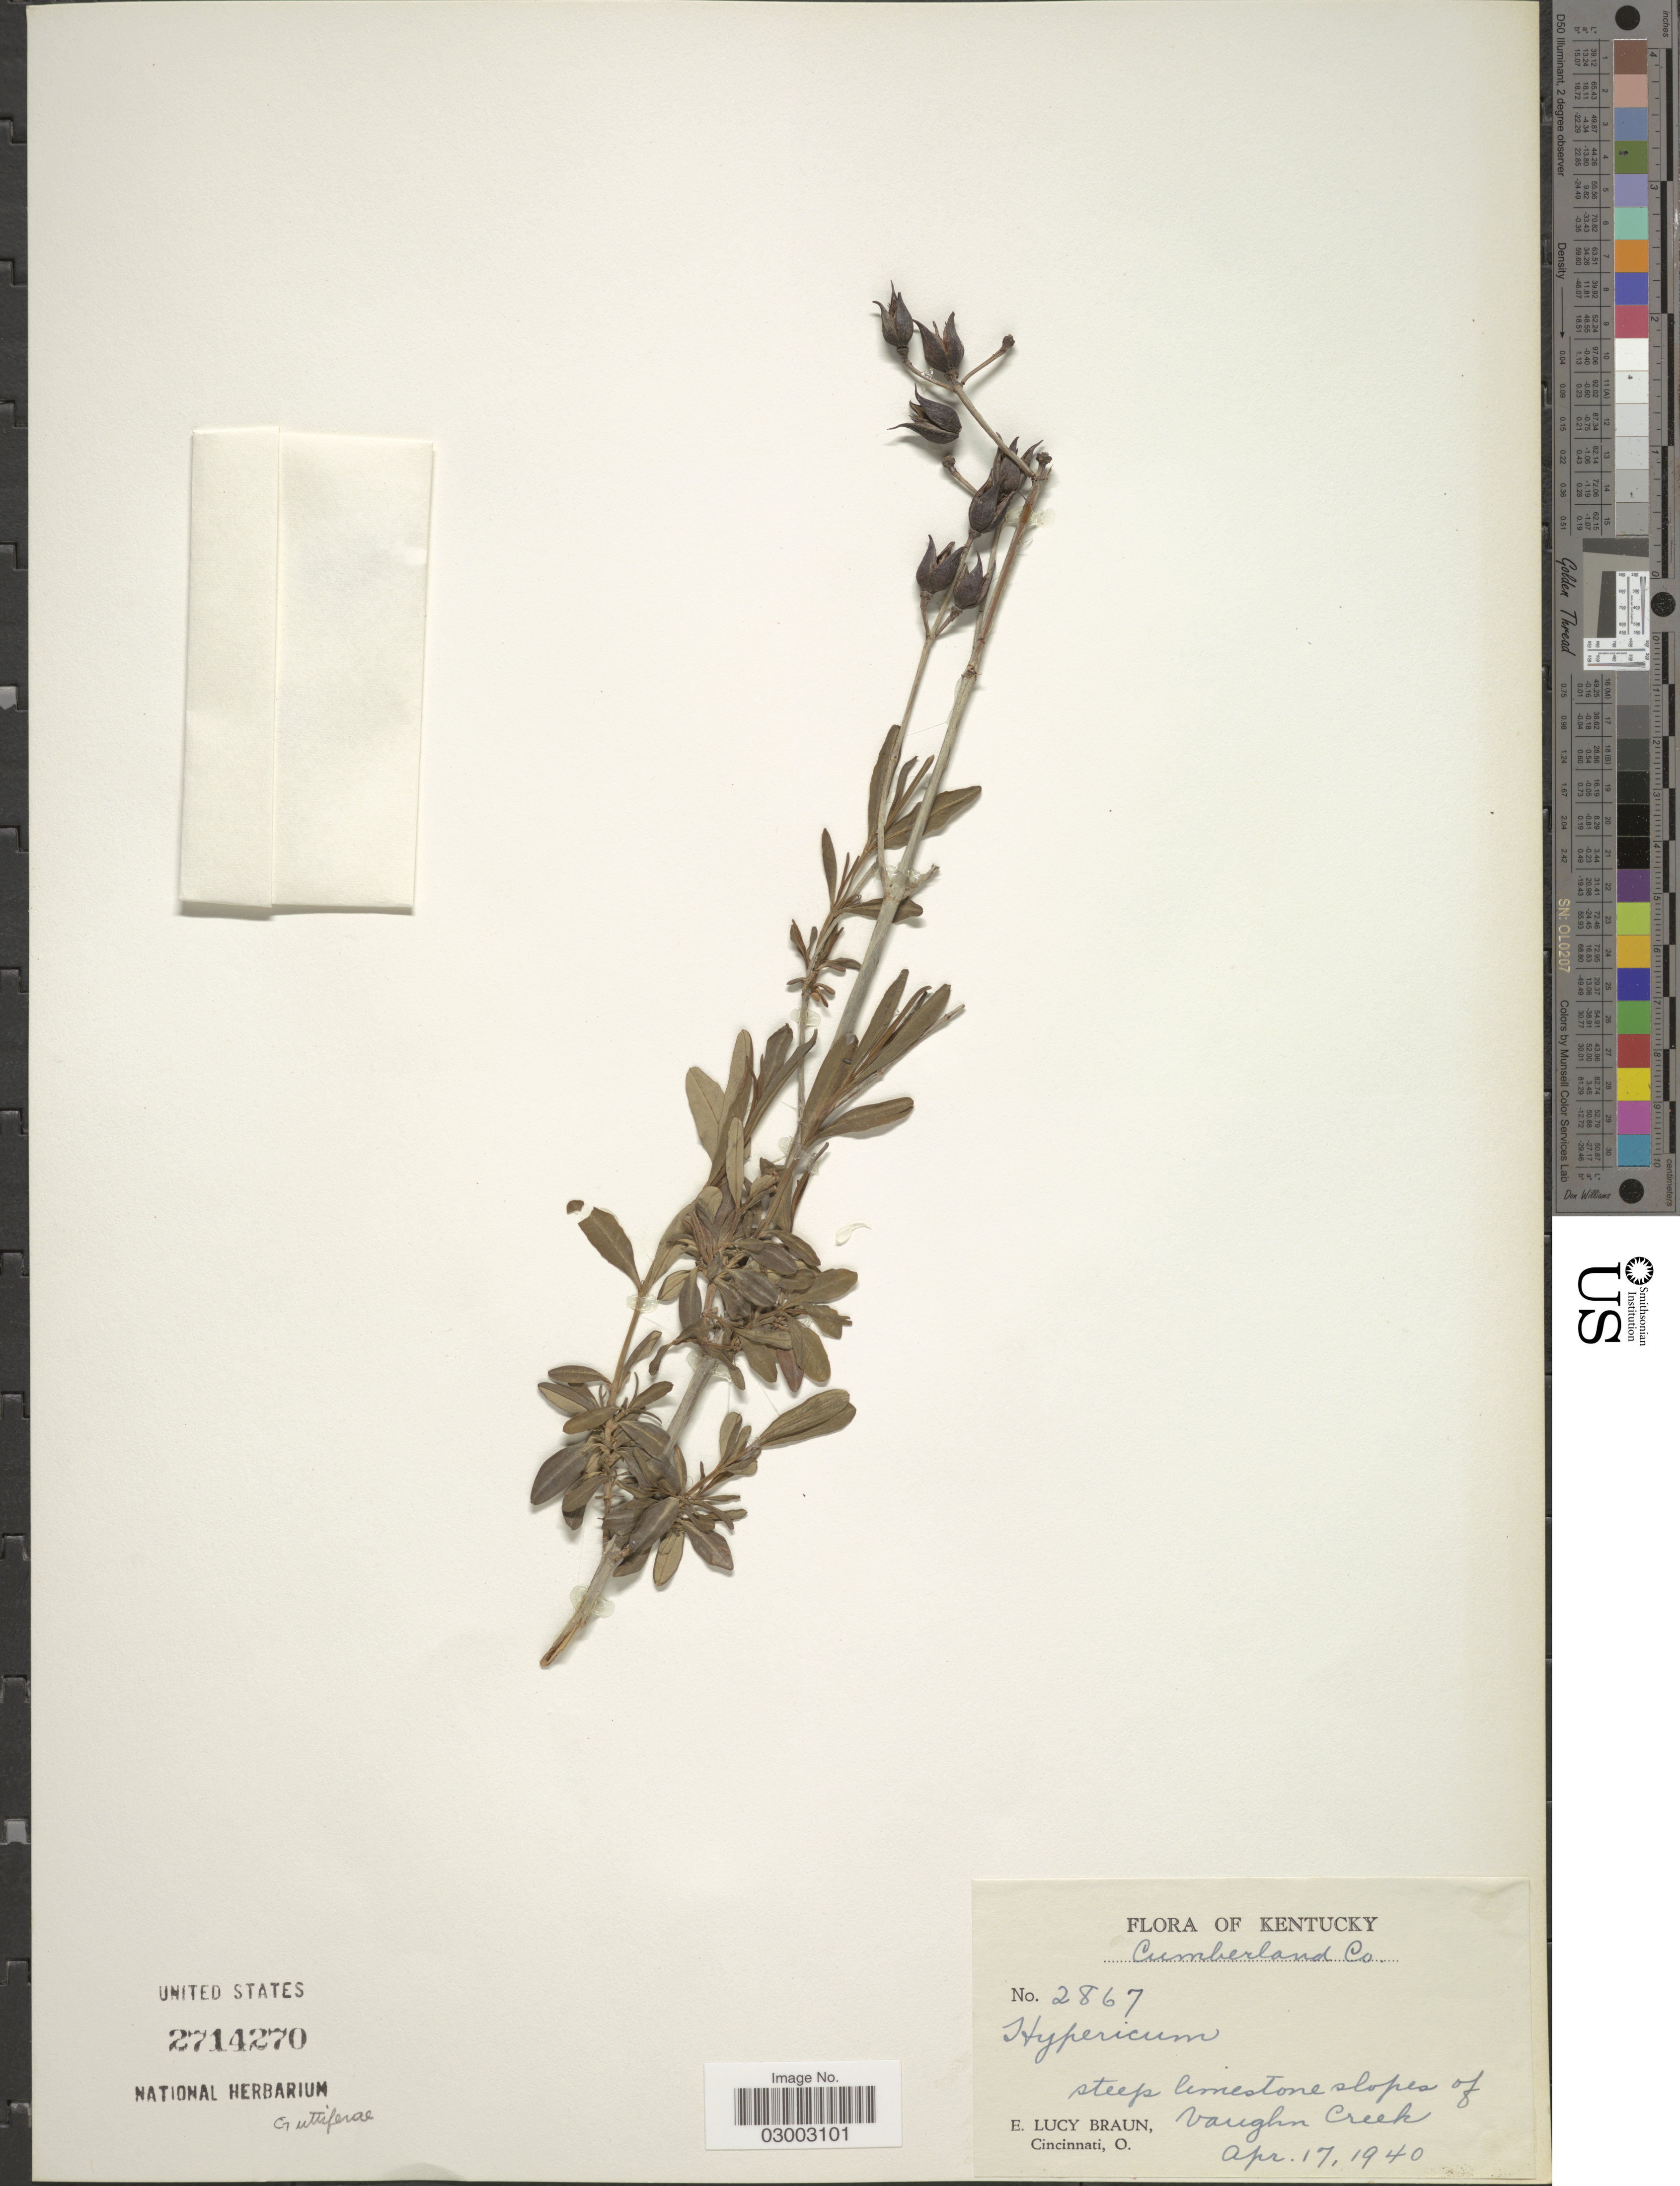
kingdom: Plantae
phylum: Tracheophyta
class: Magnoliopsida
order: Malpighiales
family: Hypericaceae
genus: Hypericum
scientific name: Hypericum sp.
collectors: E. L. Braun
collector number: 2867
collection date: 1940-04-17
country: United States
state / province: Kentucky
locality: Cumberland Co., steep limestone slopes of Vaughn Creek.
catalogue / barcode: US 2714270